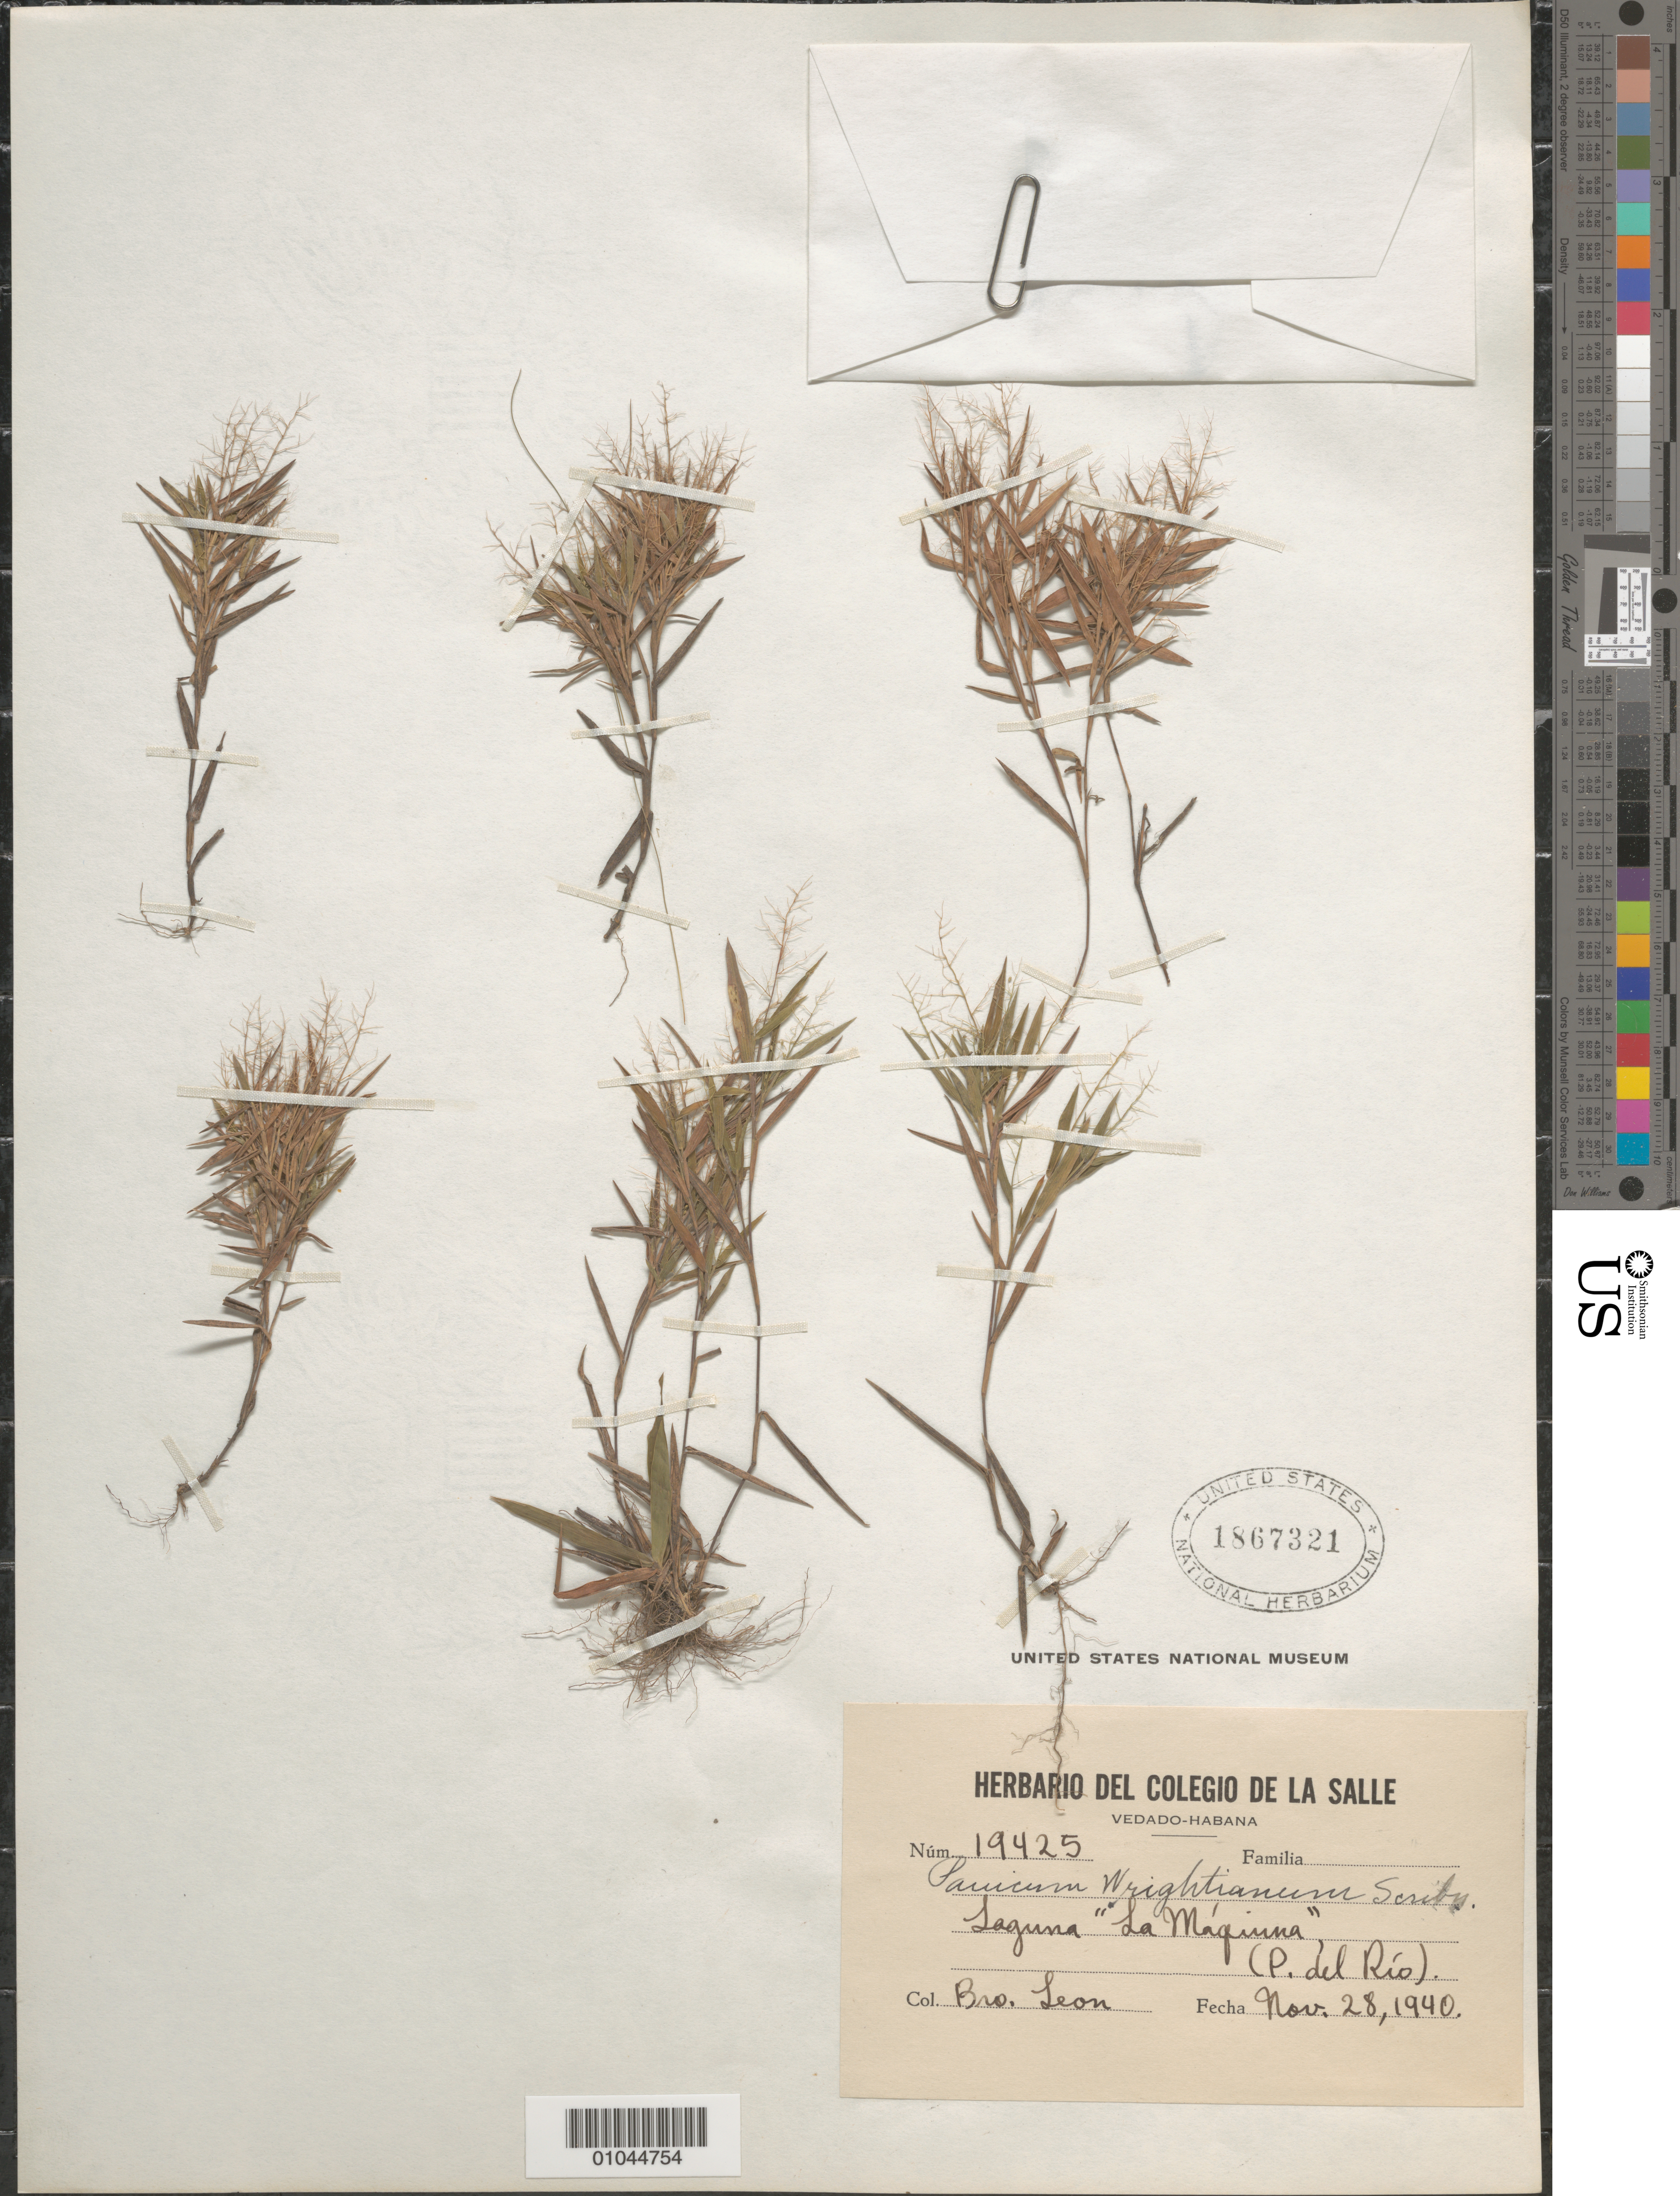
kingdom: Plantae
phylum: Tracheophyta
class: Liliopsida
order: Poales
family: Poaceae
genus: Panicum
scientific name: Panicum wrightianum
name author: Scribn.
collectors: Bro. León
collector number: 19425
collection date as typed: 28 Nov 1941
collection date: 1941-11-28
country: Cuba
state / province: Pinar del Rio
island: Cuba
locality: Laguna "La Maquinna"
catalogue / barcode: US 1867321